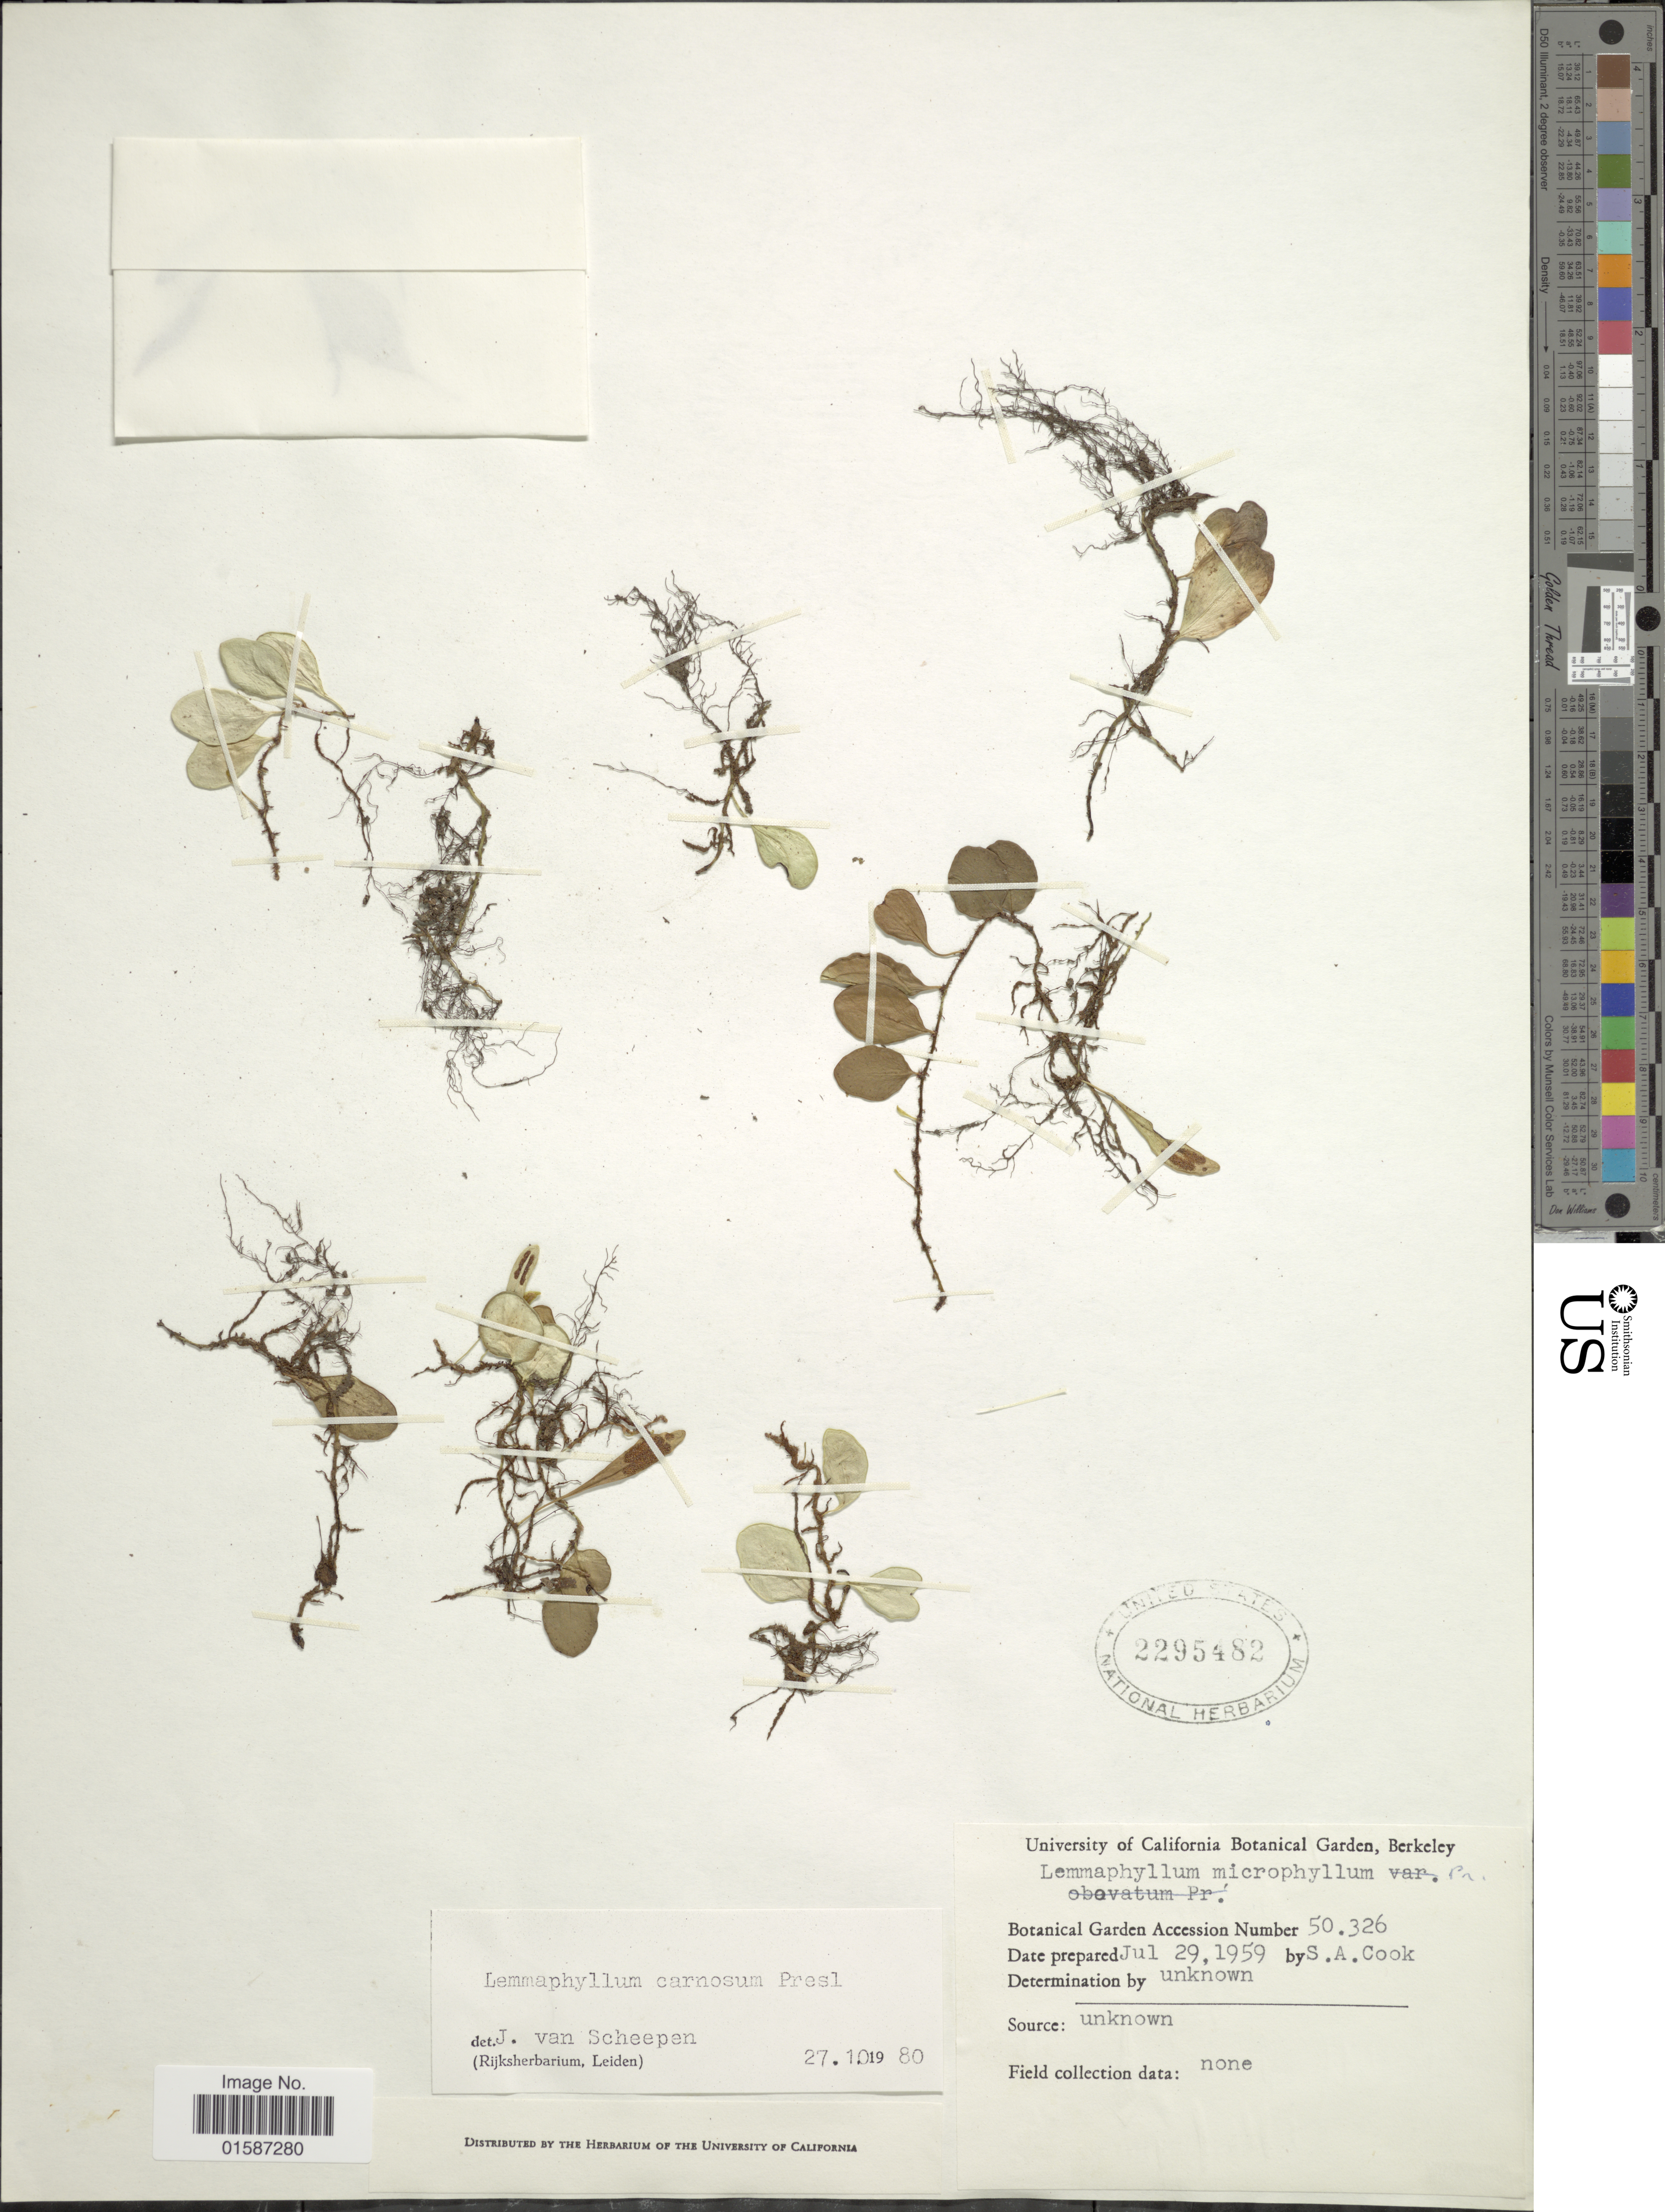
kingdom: Plantae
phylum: Tracheophyta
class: Polypodiopsida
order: Polypodiales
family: Polypodiaceae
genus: Lemmaphyllum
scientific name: Lemmaphyllum carnosum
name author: (J. Sm. ex Hook.) C. Presl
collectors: S. A. Cook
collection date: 1959-07-29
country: United States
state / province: California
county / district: Alameda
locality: University of California Botanical Garden, Berkeley, Botanical Garden Accession Number 50326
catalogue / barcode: US 2295482